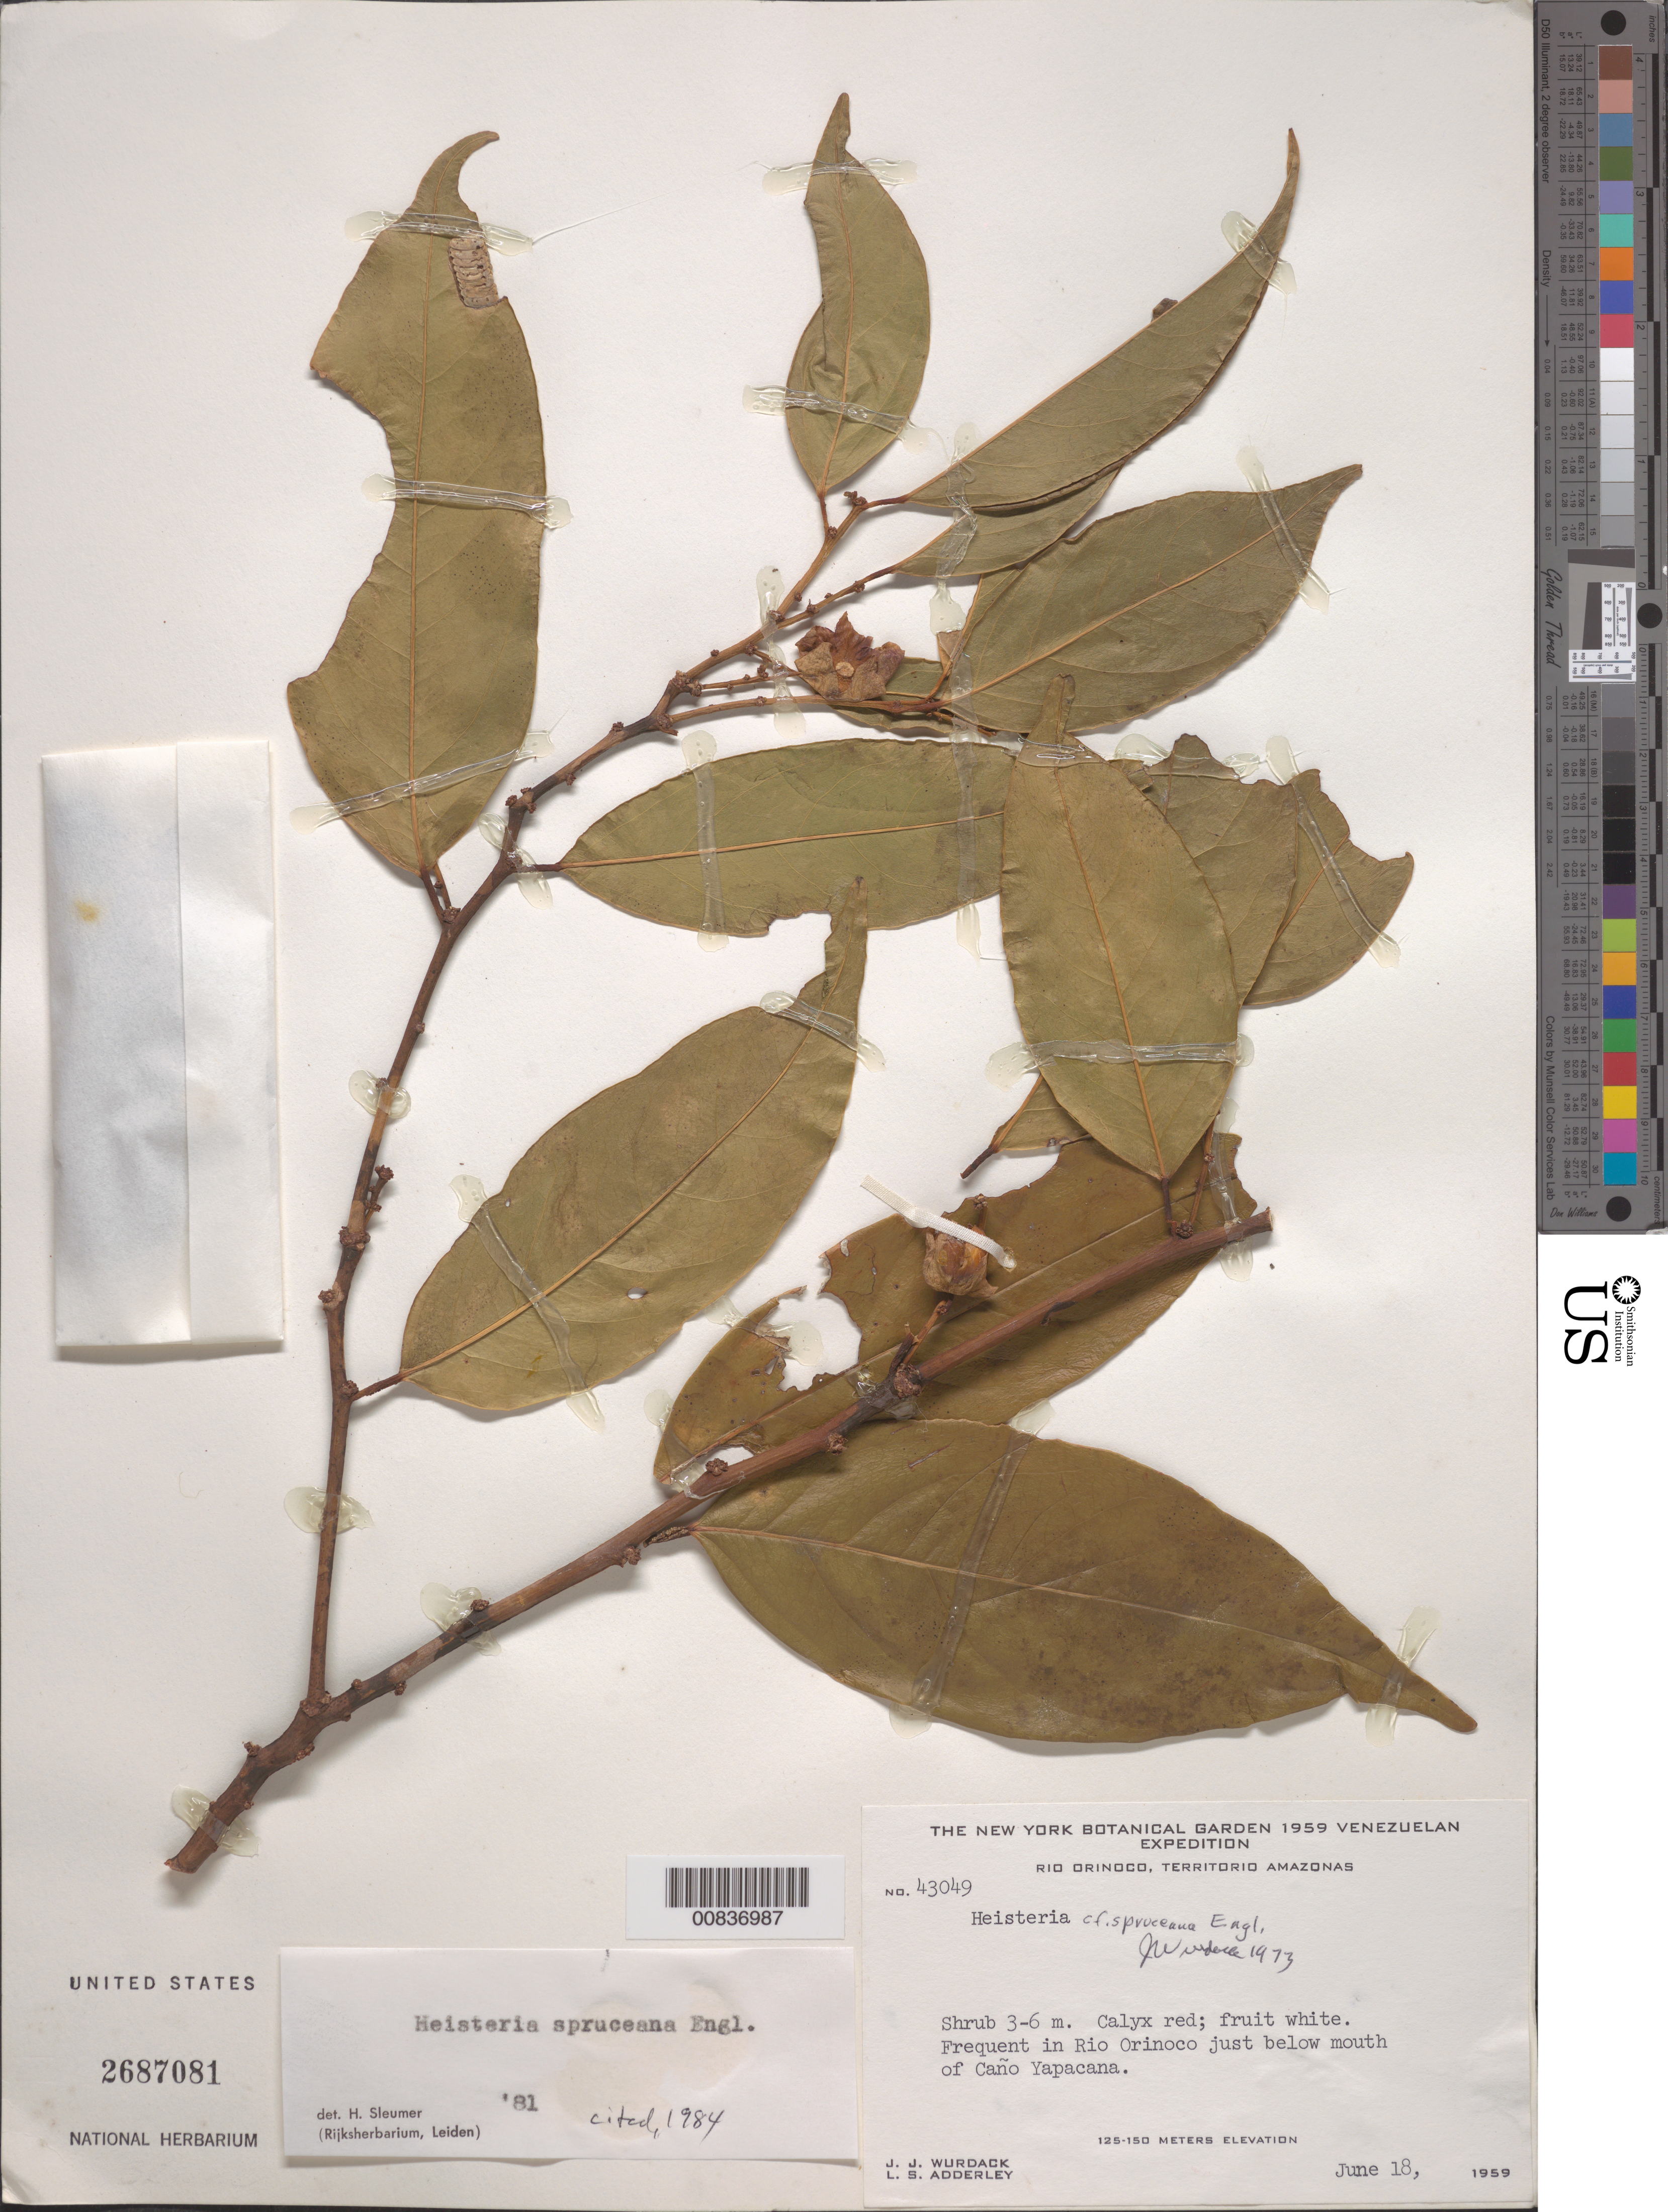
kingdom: Plantae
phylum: Tracheophyta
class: Magnoliopsida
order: Santalales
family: Erythropalaceae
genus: Heisteria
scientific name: Heisteria spruceana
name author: Engl.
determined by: Sleumer, H. O.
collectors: J. J. Wurdack & L. S. Adderley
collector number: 43049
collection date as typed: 18-Jun-59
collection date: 1959-06-18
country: Venezuela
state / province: Amazonas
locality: Río Orinoco, Caño Yapacana, just below mouth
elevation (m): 125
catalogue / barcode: US 2687081